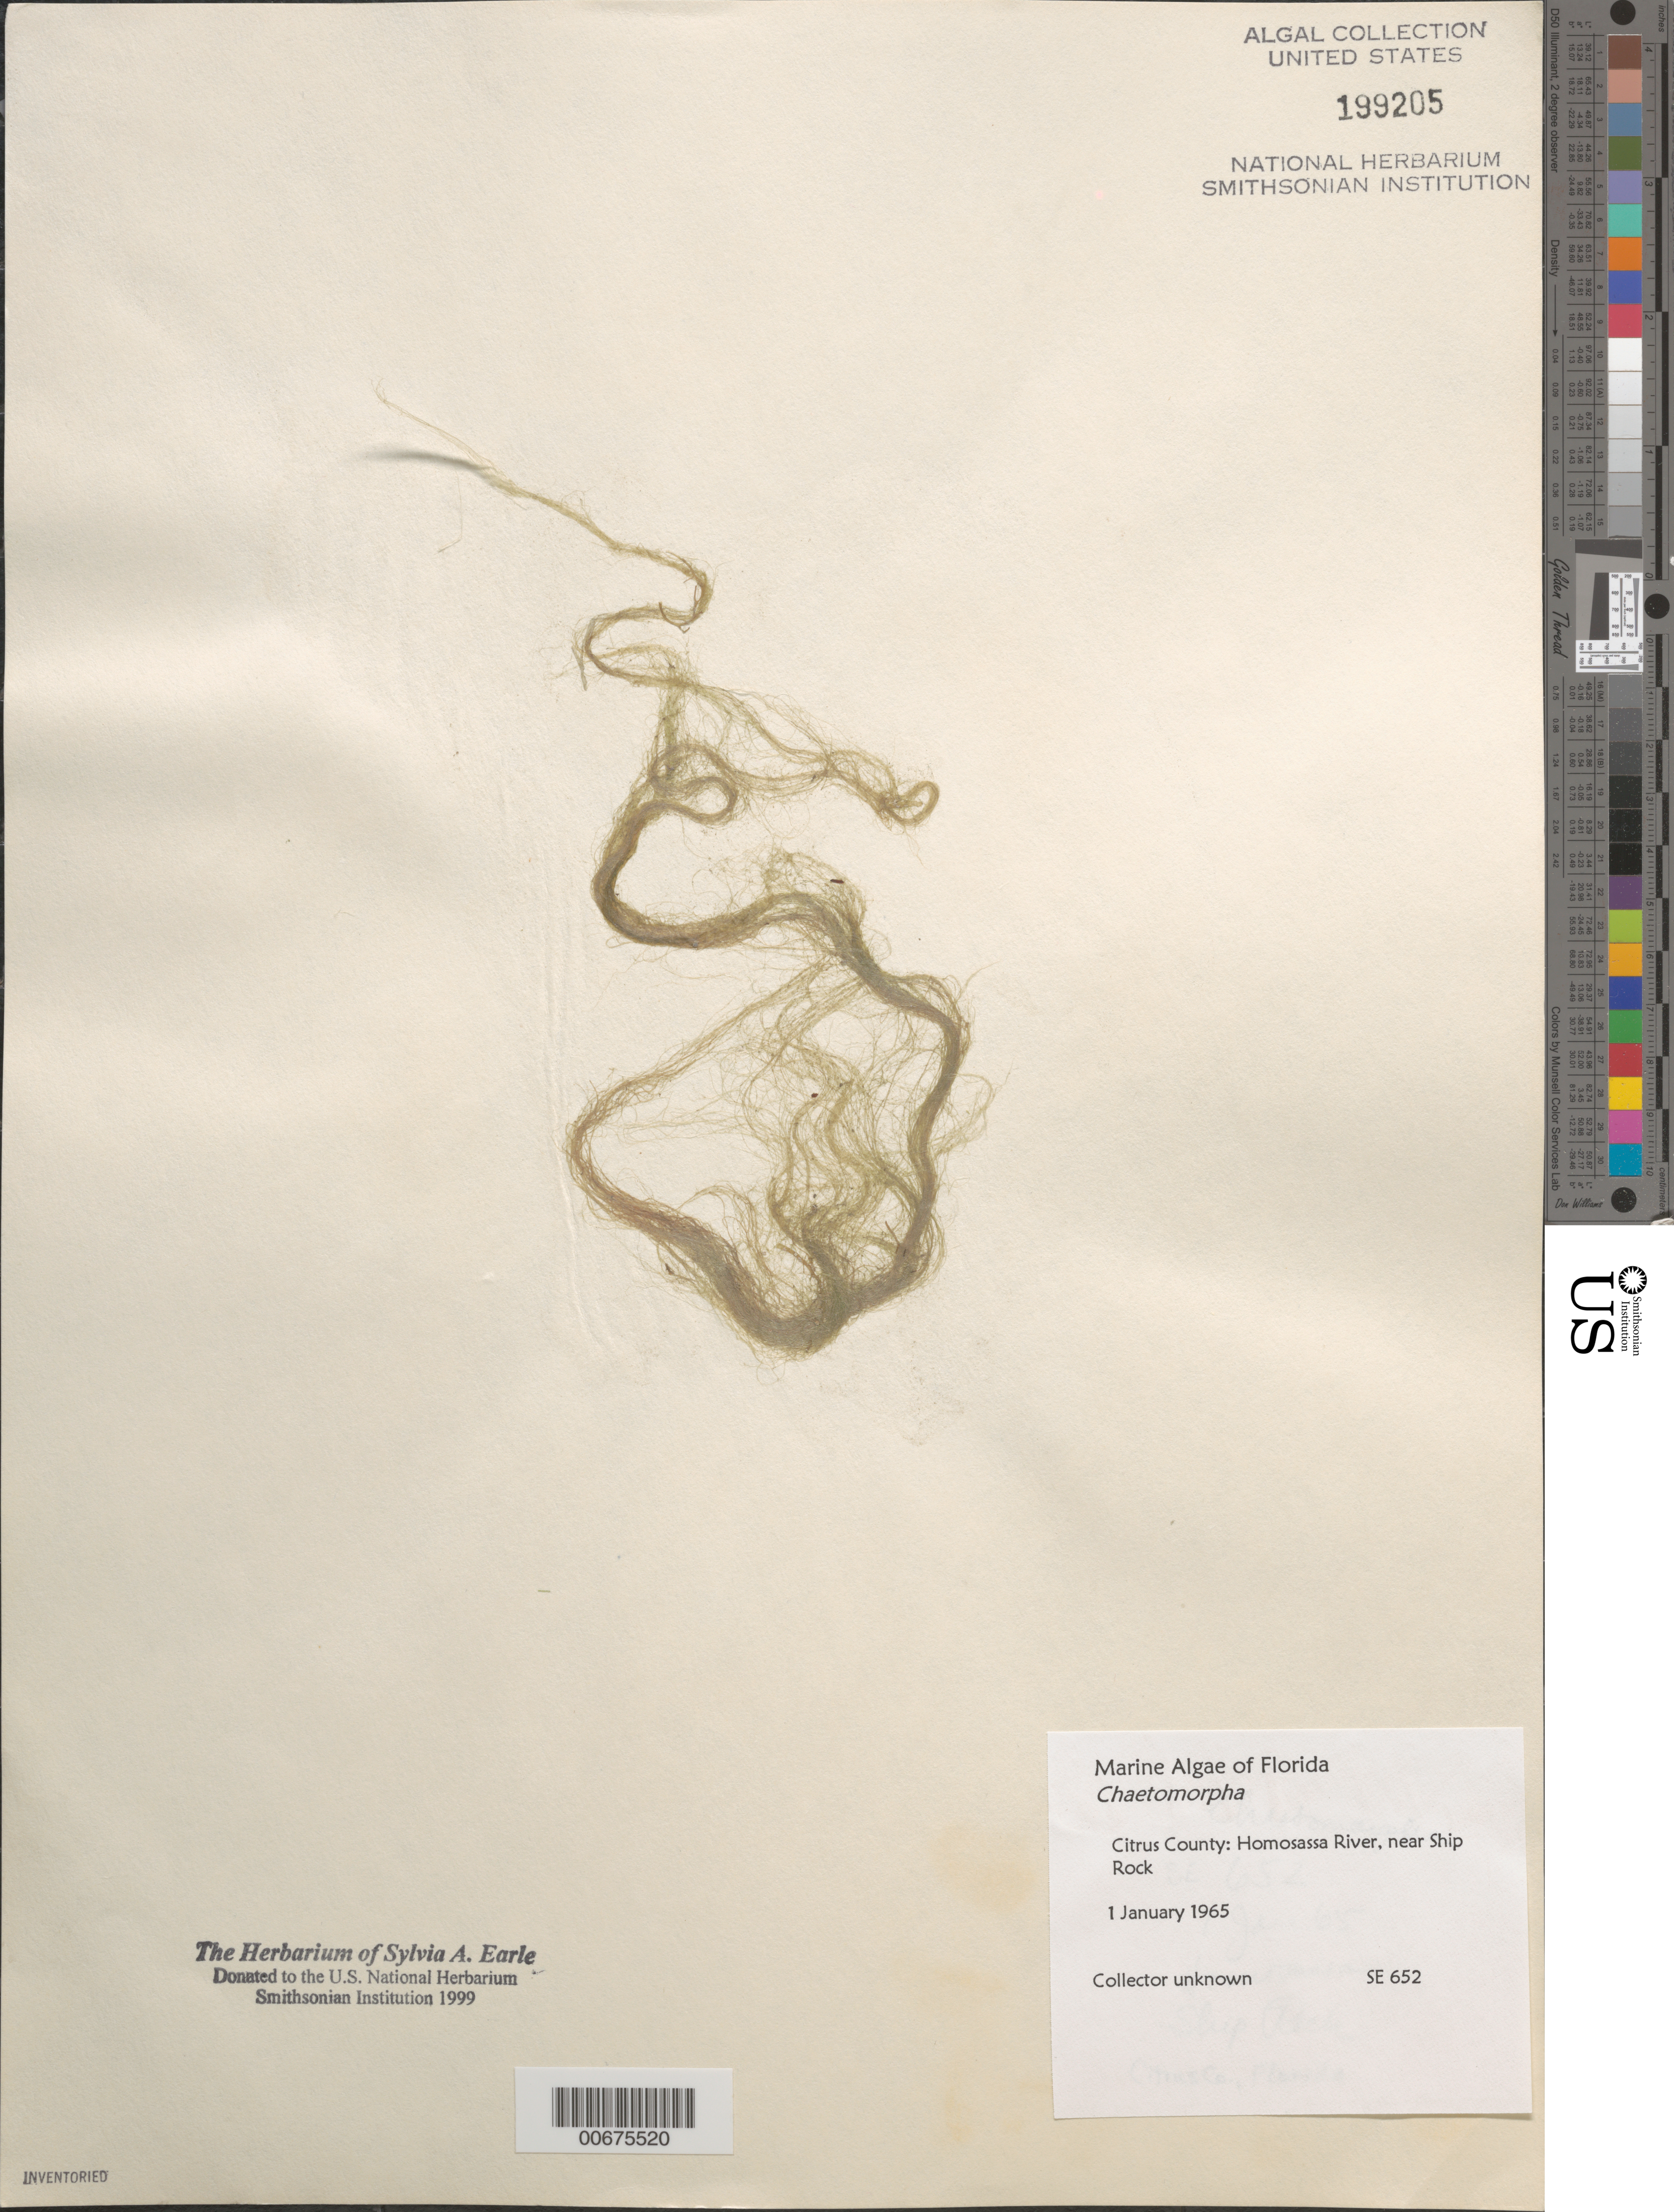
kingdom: Plantae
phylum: Chlorophyta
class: Ulvophyceae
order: Cladophorales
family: Cladophoraceae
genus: Chaetomorpha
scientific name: Chaetomorpha sp.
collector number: SE 652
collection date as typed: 01 Jan 1965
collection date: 1965-01-01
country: United States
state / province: Florida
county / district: Citrus County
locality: Homosassa River, Ship Rock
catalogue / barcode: US 199205